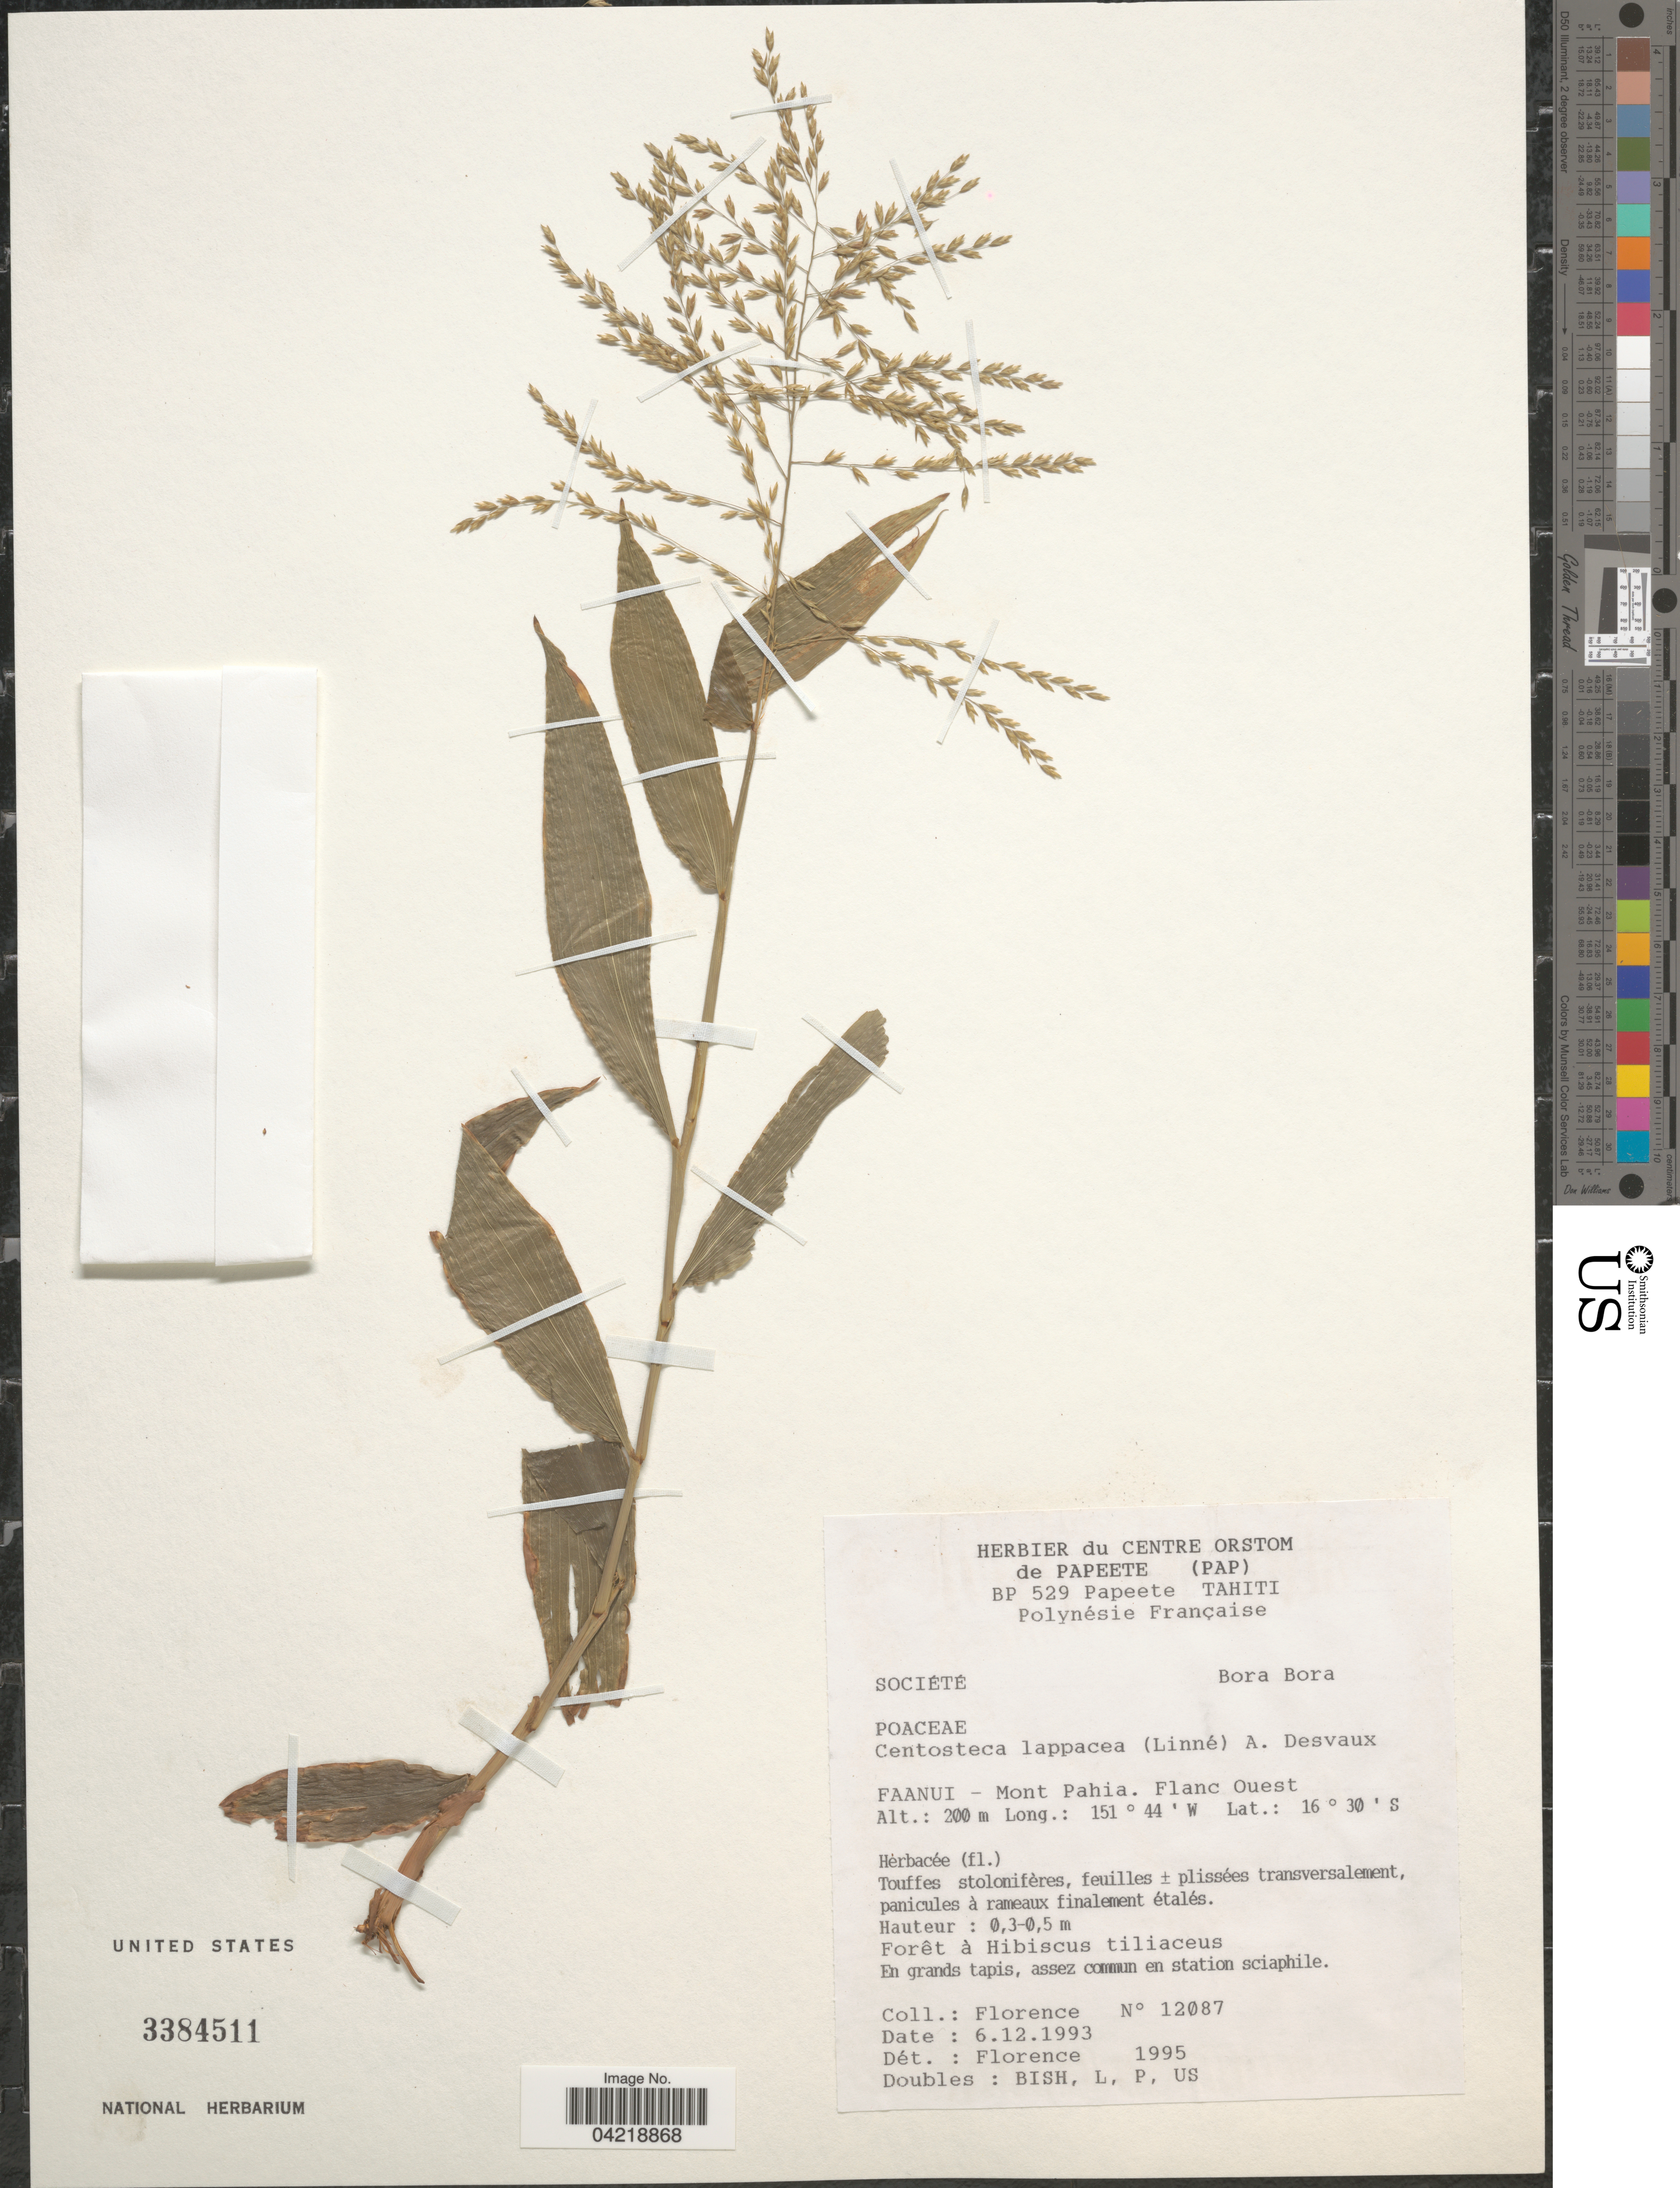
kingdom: Plantae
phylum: Tracheophyta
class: Liliopsida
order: Poales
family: Poaceae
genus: Centotheca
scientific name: Centotheca lappacea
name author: (L.) Desv.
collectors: -. Florence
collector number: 12087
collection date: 1993-12-06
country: French Polynesia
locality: Polynésie Française. Société. Bora Bora. Faanui - Mont Pahia. Flanc Ouest.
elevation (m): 200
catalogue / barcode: US 3384511